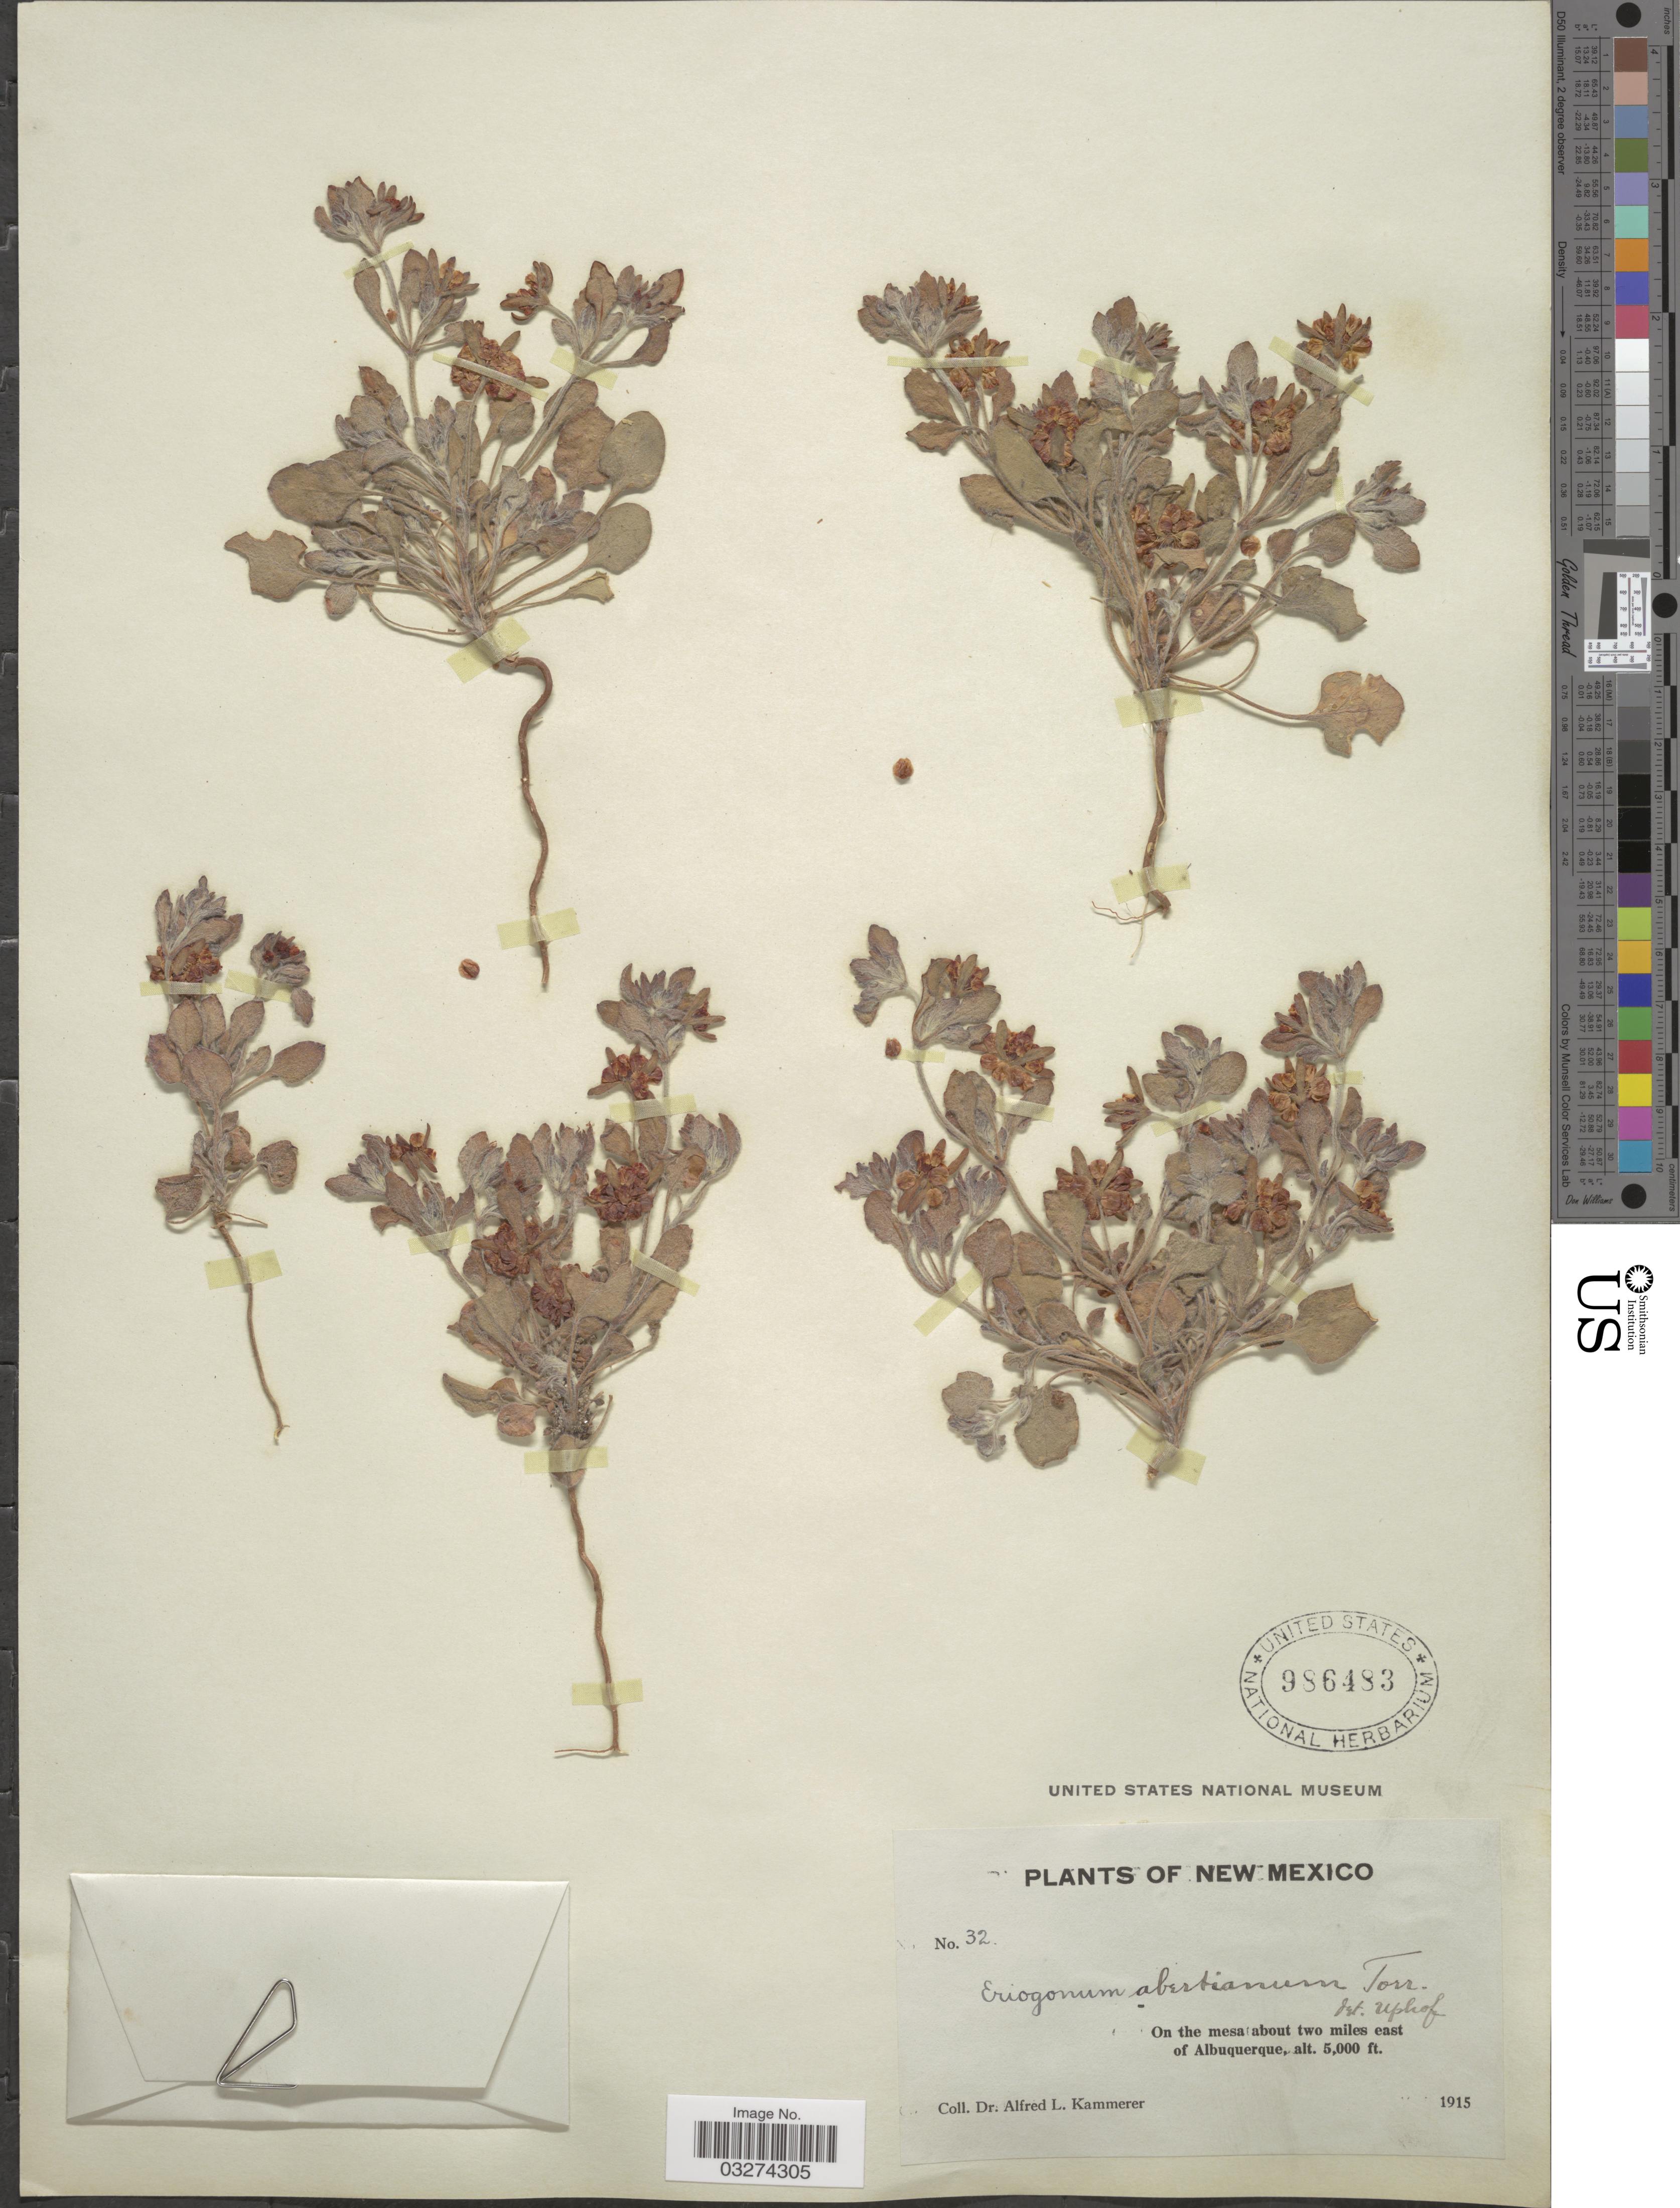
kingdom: Plantae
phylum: Tracheophyta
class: Magnoliopsida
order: Caryophyllales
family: Polygonaceae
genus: Eriogonum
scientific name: Eriogonum abertianum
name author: Torr.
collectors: A. Kammerer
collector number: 32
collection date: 1915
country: United States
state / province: New Mexico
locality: On the mesa about two miles east of Albuquerque.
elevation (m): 1524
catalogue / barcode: US 986483